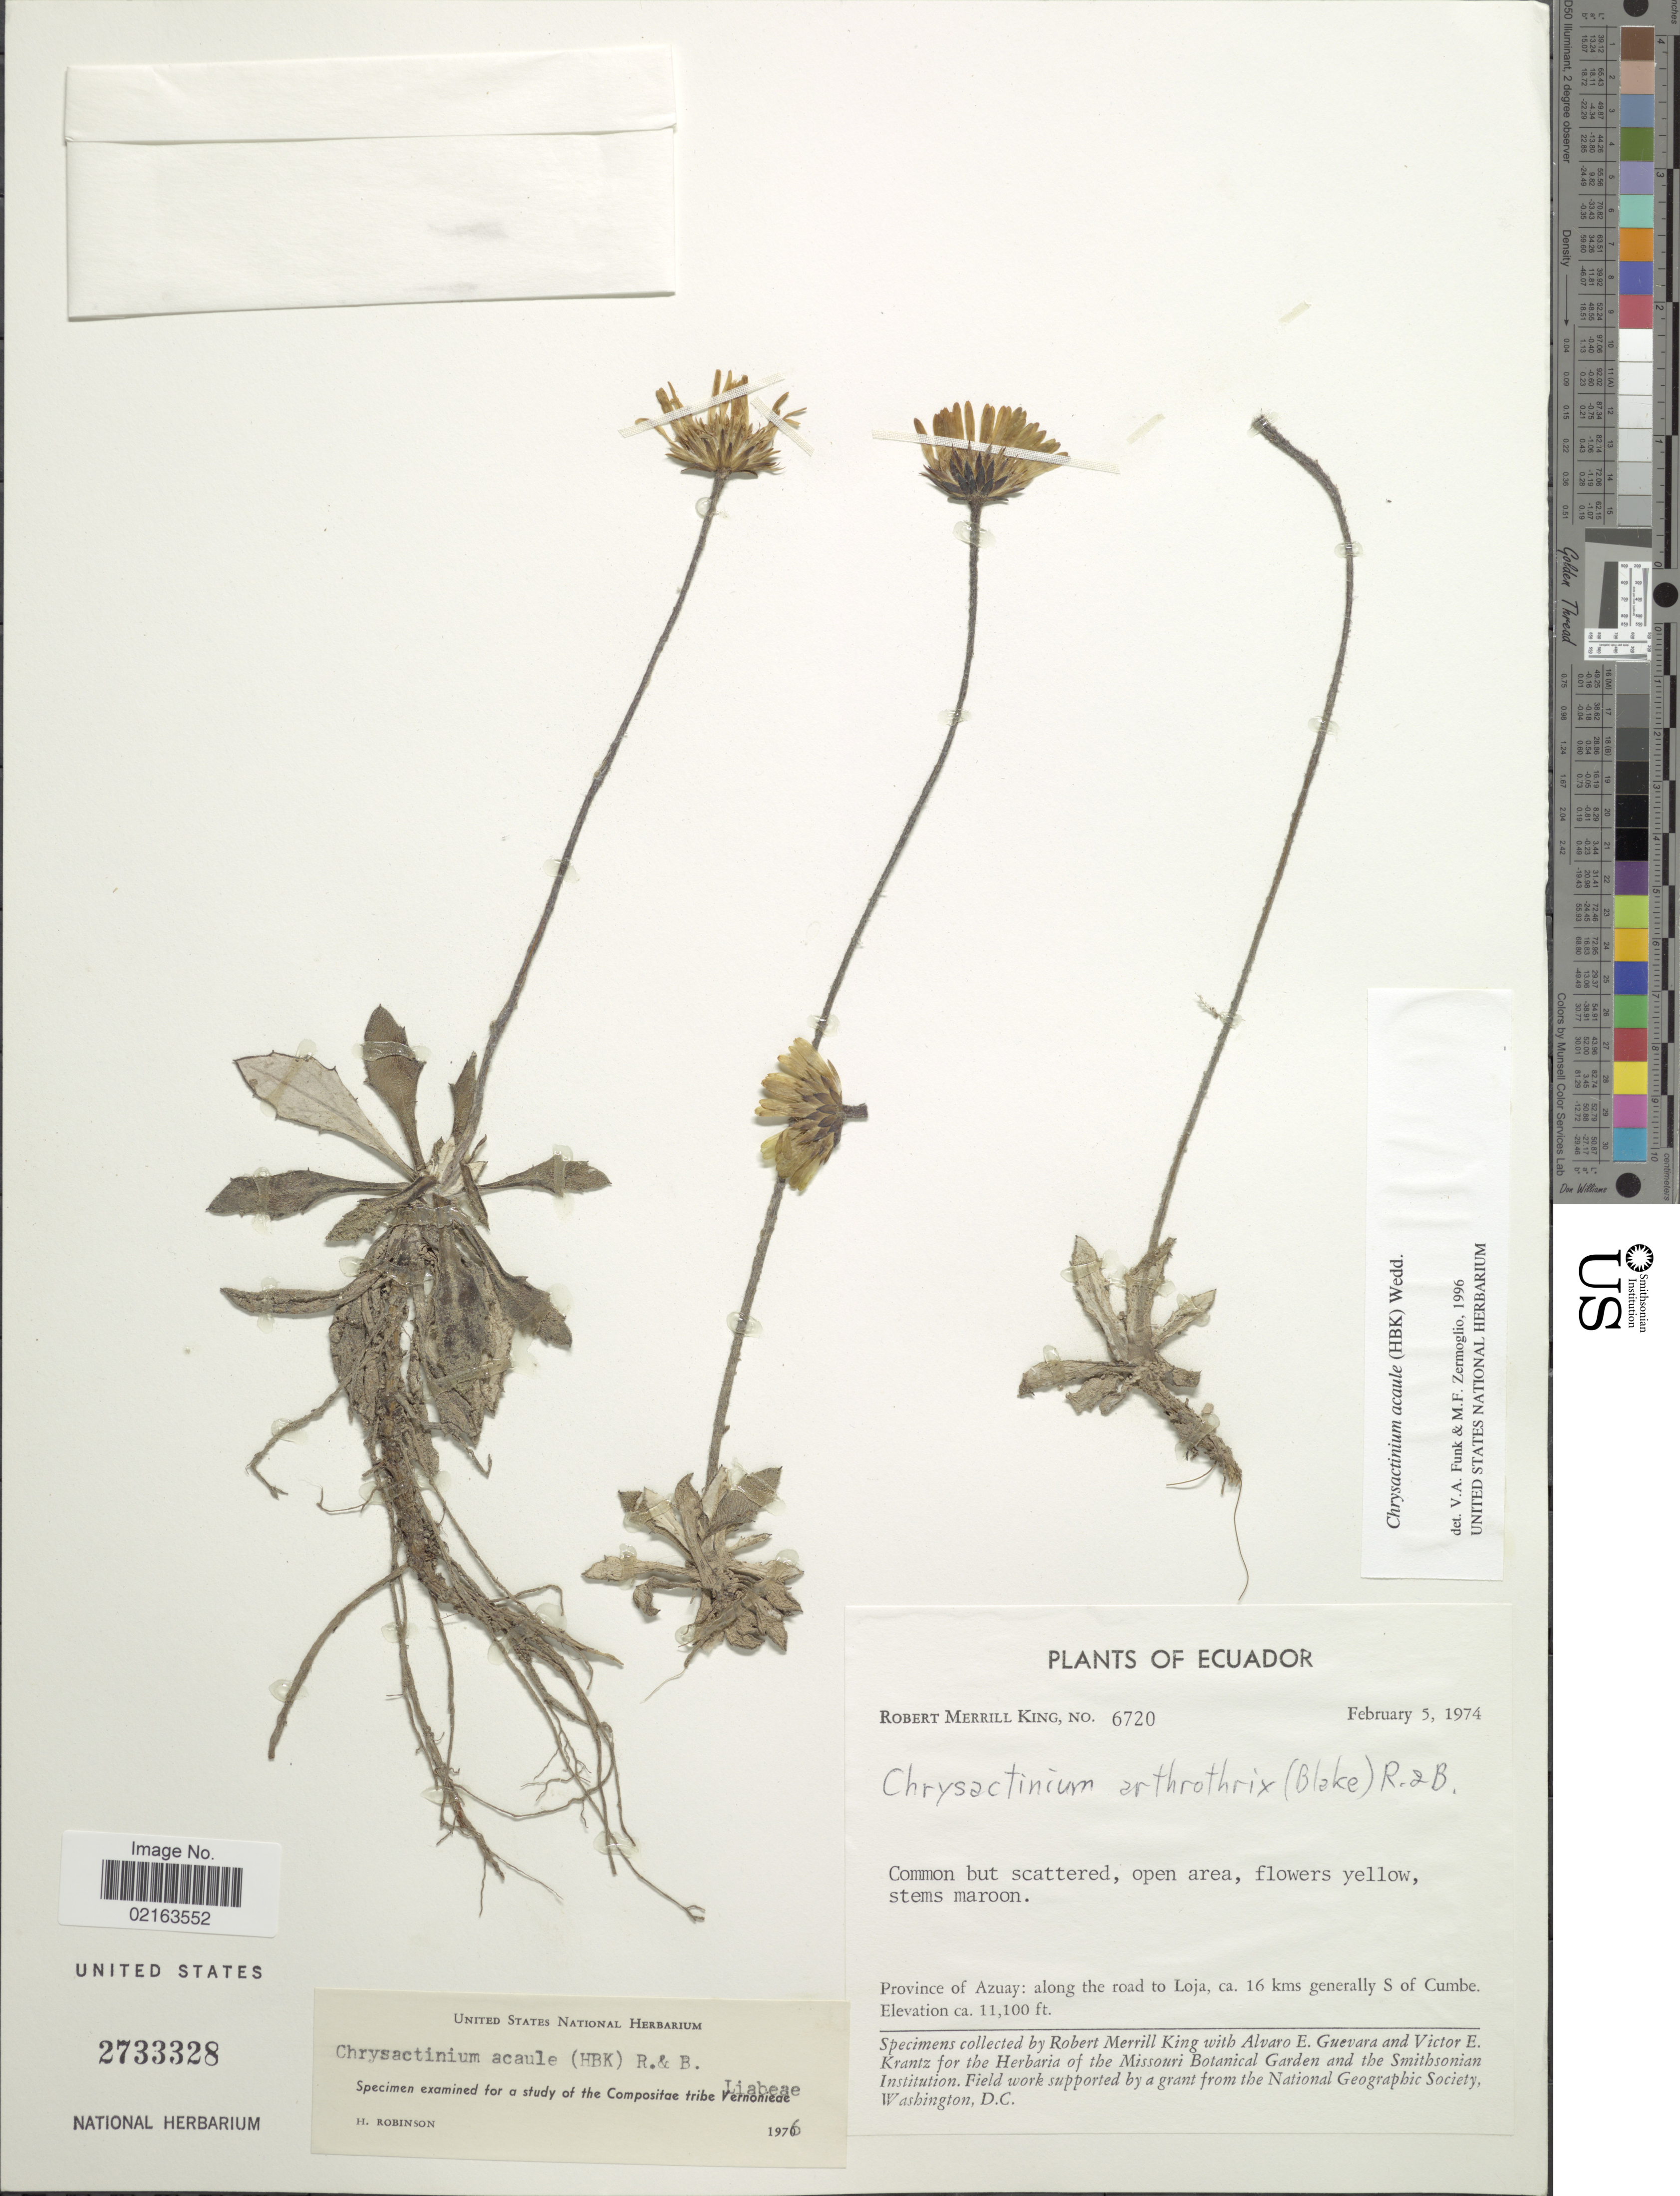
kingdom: Plantae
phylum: Tracheophyta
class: Magnoliopsida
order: Asterales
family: Asteraceae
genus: Chrysactinium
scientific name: Chrysactinium acaule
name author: (Kunth) Wedd.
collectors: R. M. King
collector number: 6720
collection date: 1974-02-05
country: Ecuador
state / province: Azuay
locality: Province of Azuay: along the road to Loja, ca. 16 kms generally S of Cumbe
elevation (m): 3383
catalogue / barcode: US 2733328